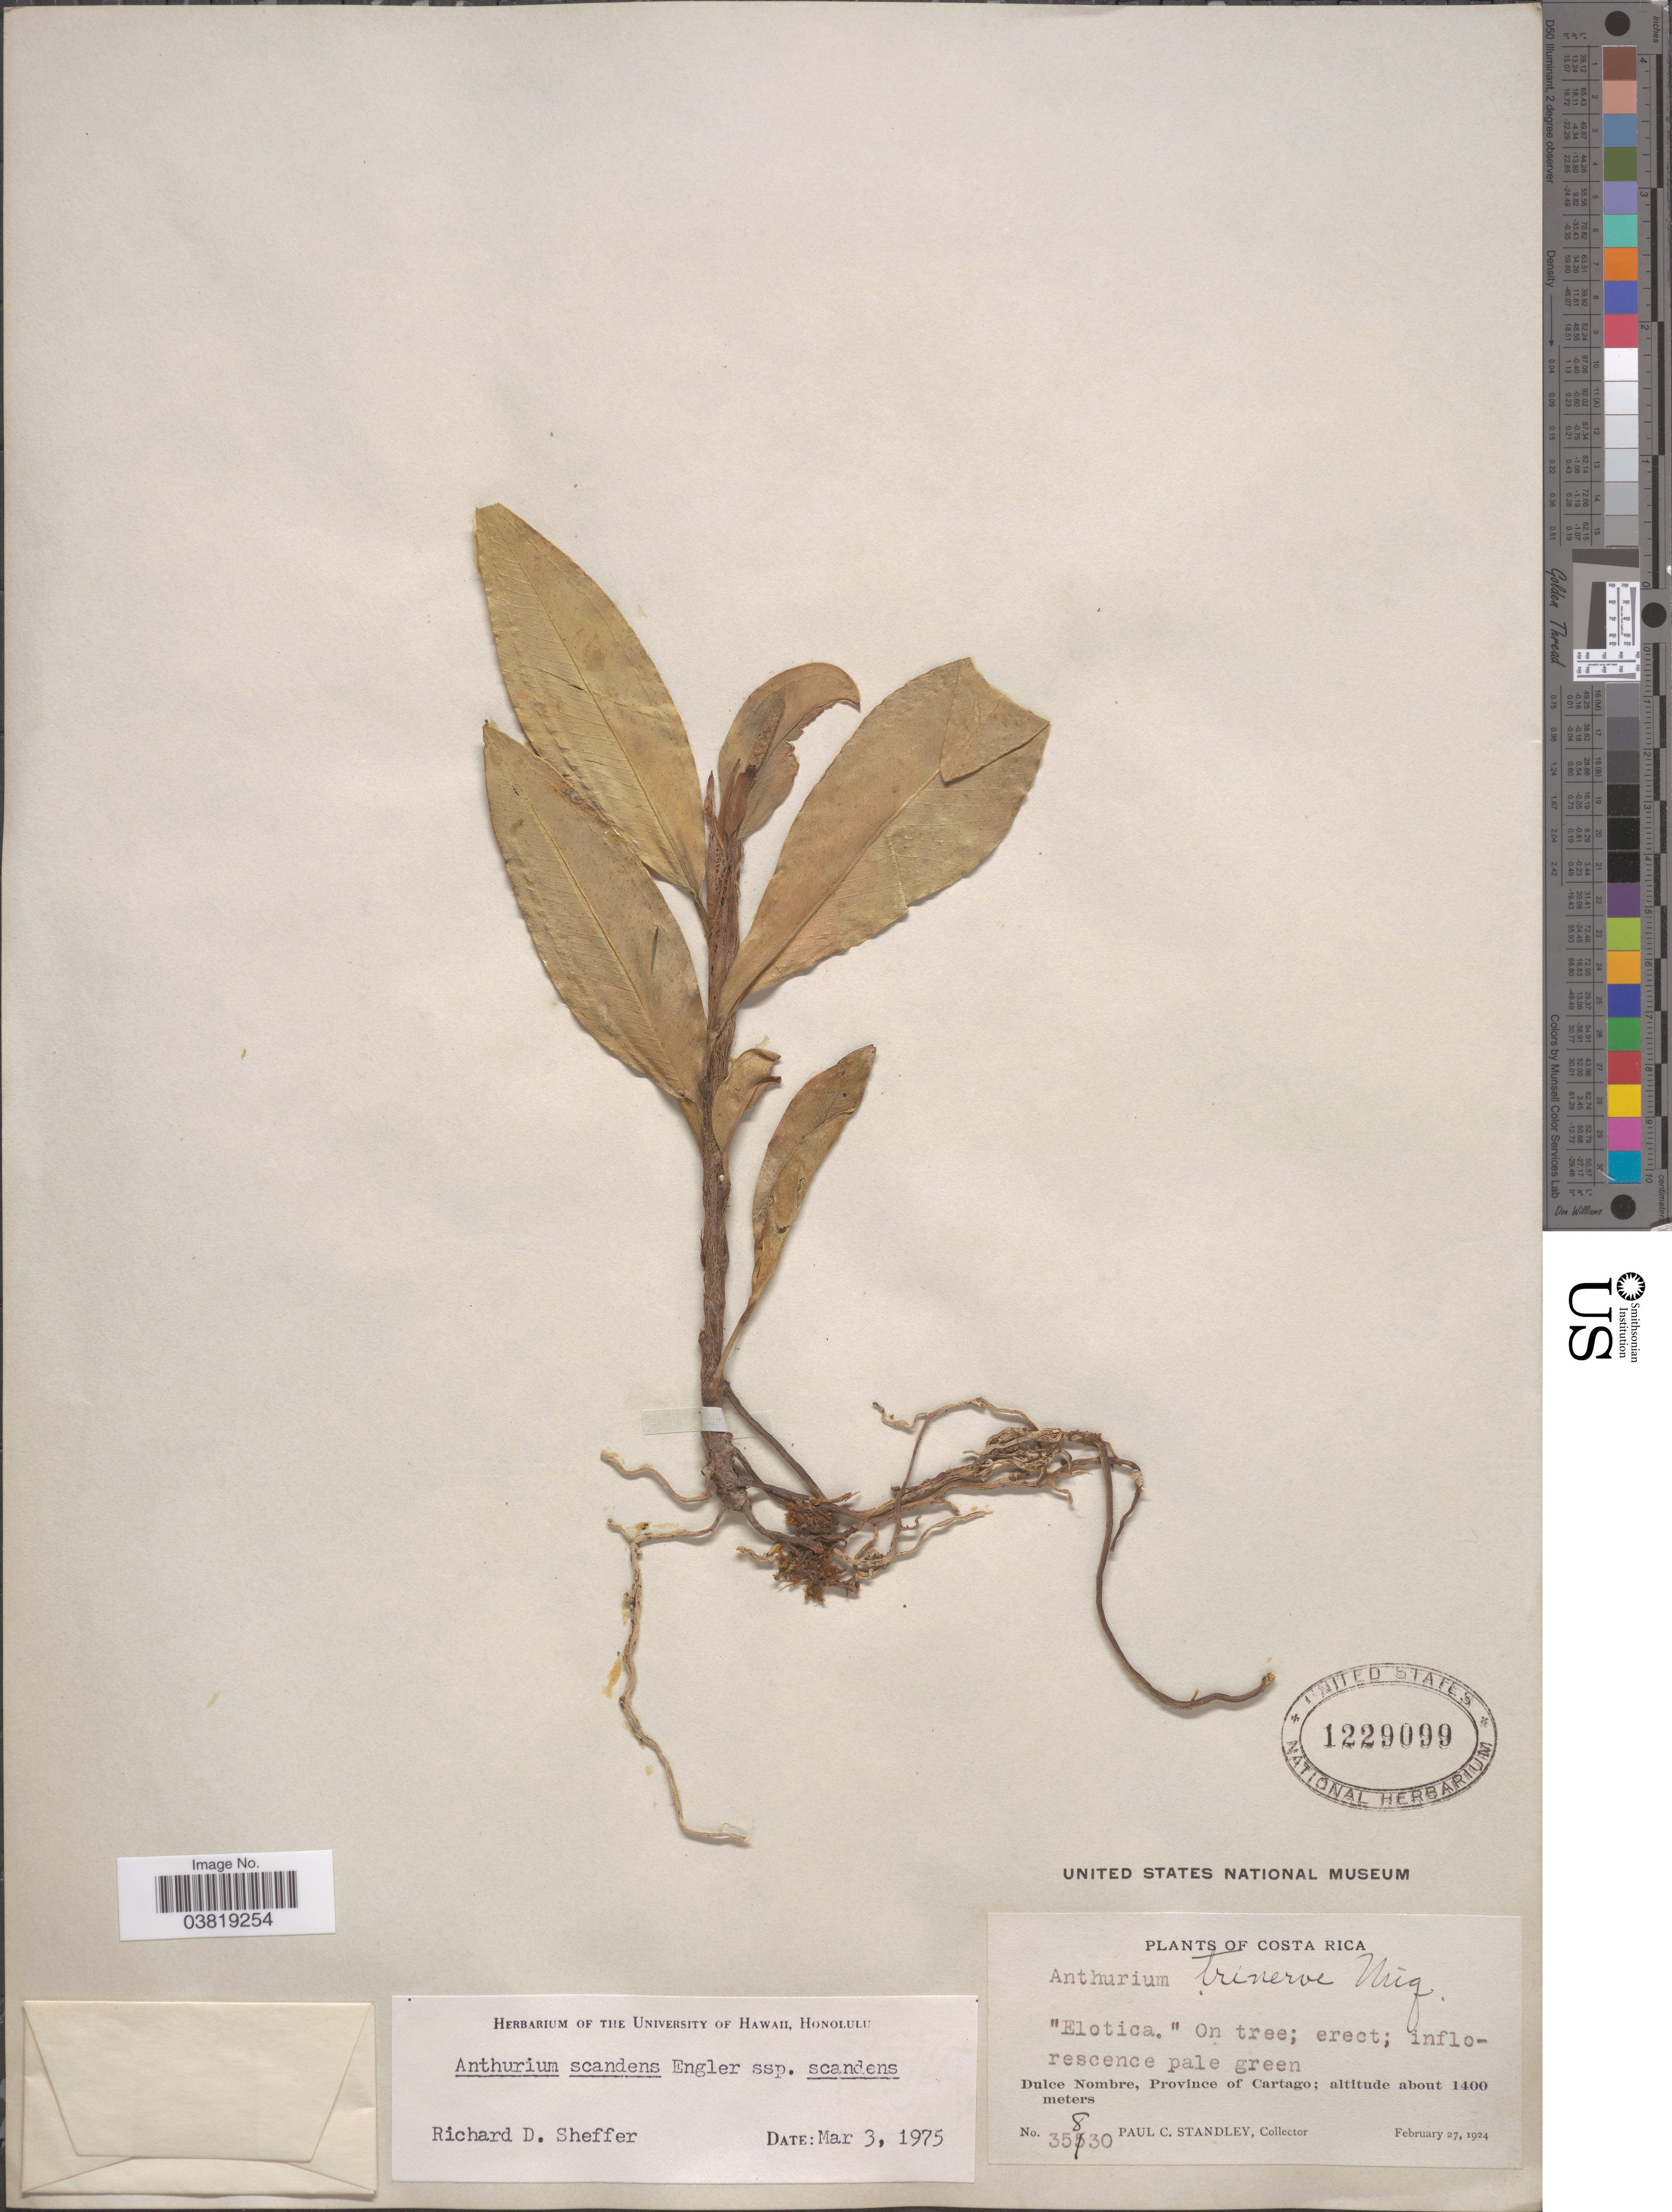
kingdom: Plantae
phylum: Tracheophyta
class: Liliopsida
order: Alismatales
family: Araceae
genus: Anthurium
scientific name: Anthurium scandens var. scandens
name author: (Aubl.) Engl.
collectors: P. C. Standley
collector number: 35830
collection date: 1924-02-27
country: Costa Rica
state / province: Cartago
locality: Dulce Nombre.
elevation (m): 1400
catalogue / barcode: US 1229099